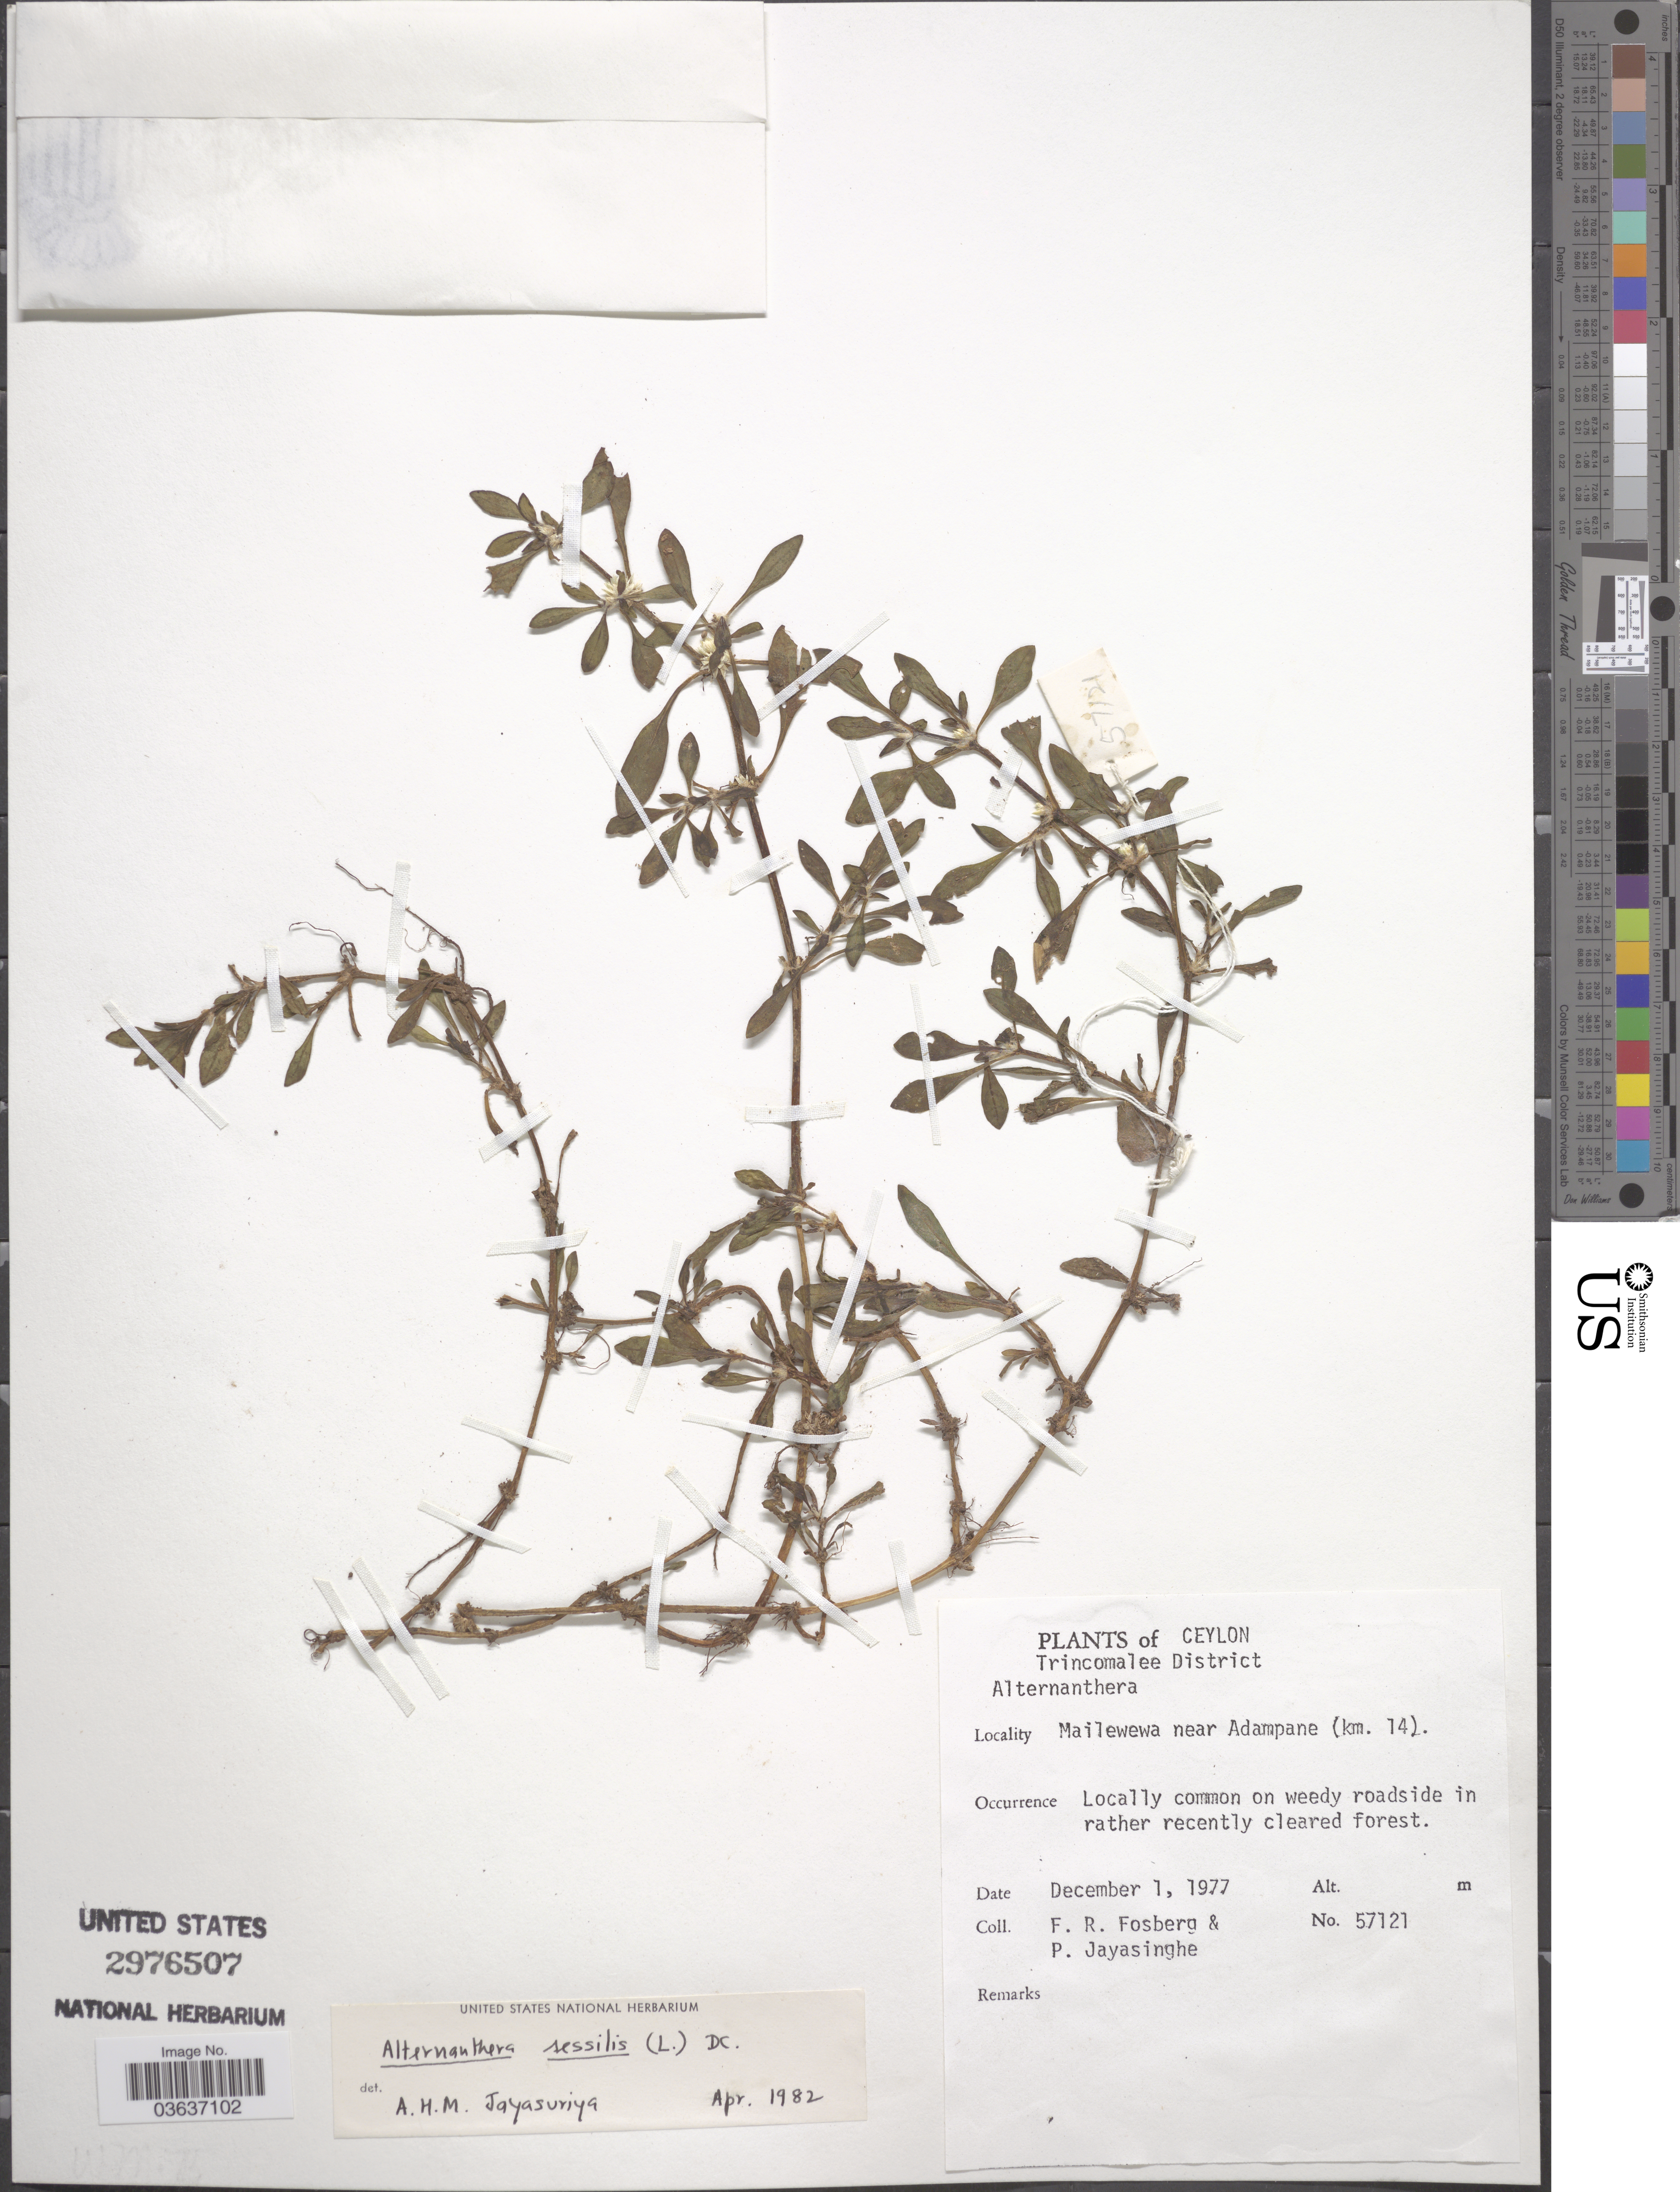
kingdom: Plantae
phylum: Tracheophyta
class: Magnoliopsida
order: Caryophyllales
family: Amaranthaceae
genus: Alternanthera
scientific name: Alternanthera sessilis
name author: (L.) DC.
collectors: F. R. Fosberg & P. Jayasinghe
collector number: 57121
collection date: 1977-12-01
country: Sri Lanka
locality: Ceylon. Trincomalee District. Mailewewa near Adampane (km. 14).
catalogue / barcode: US 2976507